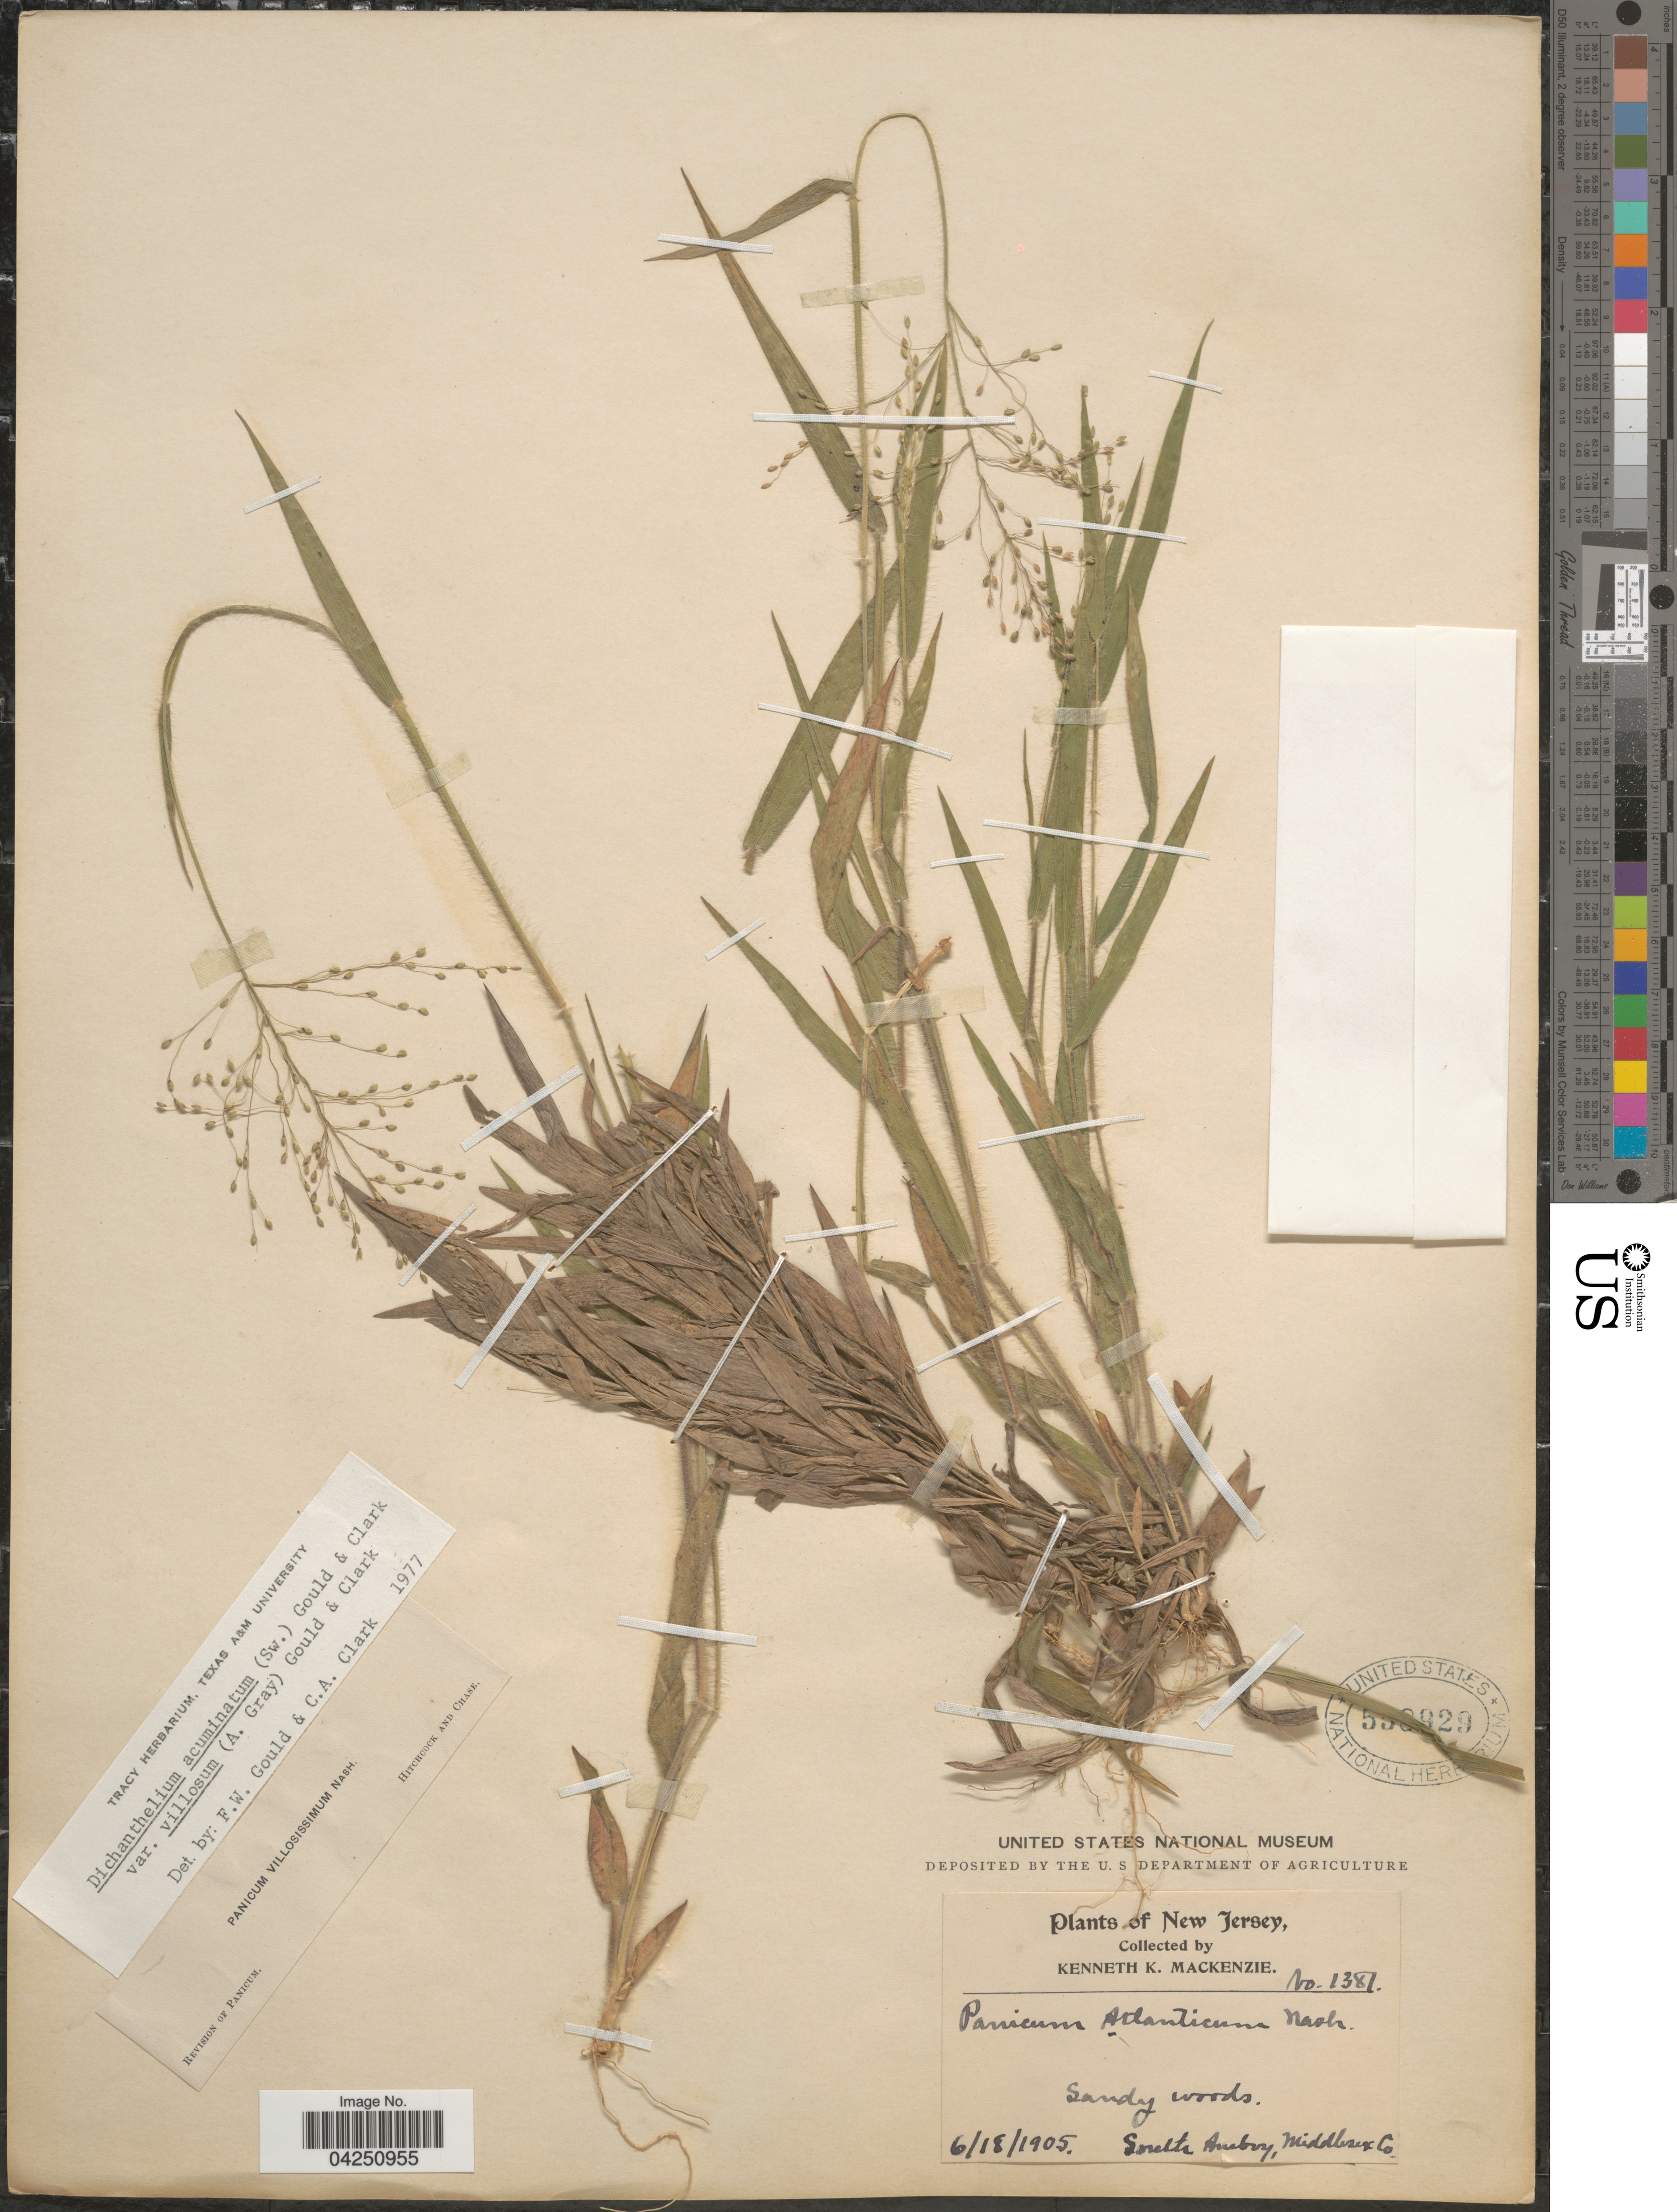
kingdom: Plantae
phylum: Tracheophyta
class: Liliopsida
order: Poales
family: Poaceae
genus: Dichanthelium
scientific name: Dichanthelium acuminatum var. acuminatum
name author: (Sw.) Gould & C.A. Clark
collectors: K. K. Mackenzie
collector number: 1381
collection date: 1905-06-18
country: United States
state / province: New Jersey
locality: South Amboy, Middlesex Co.